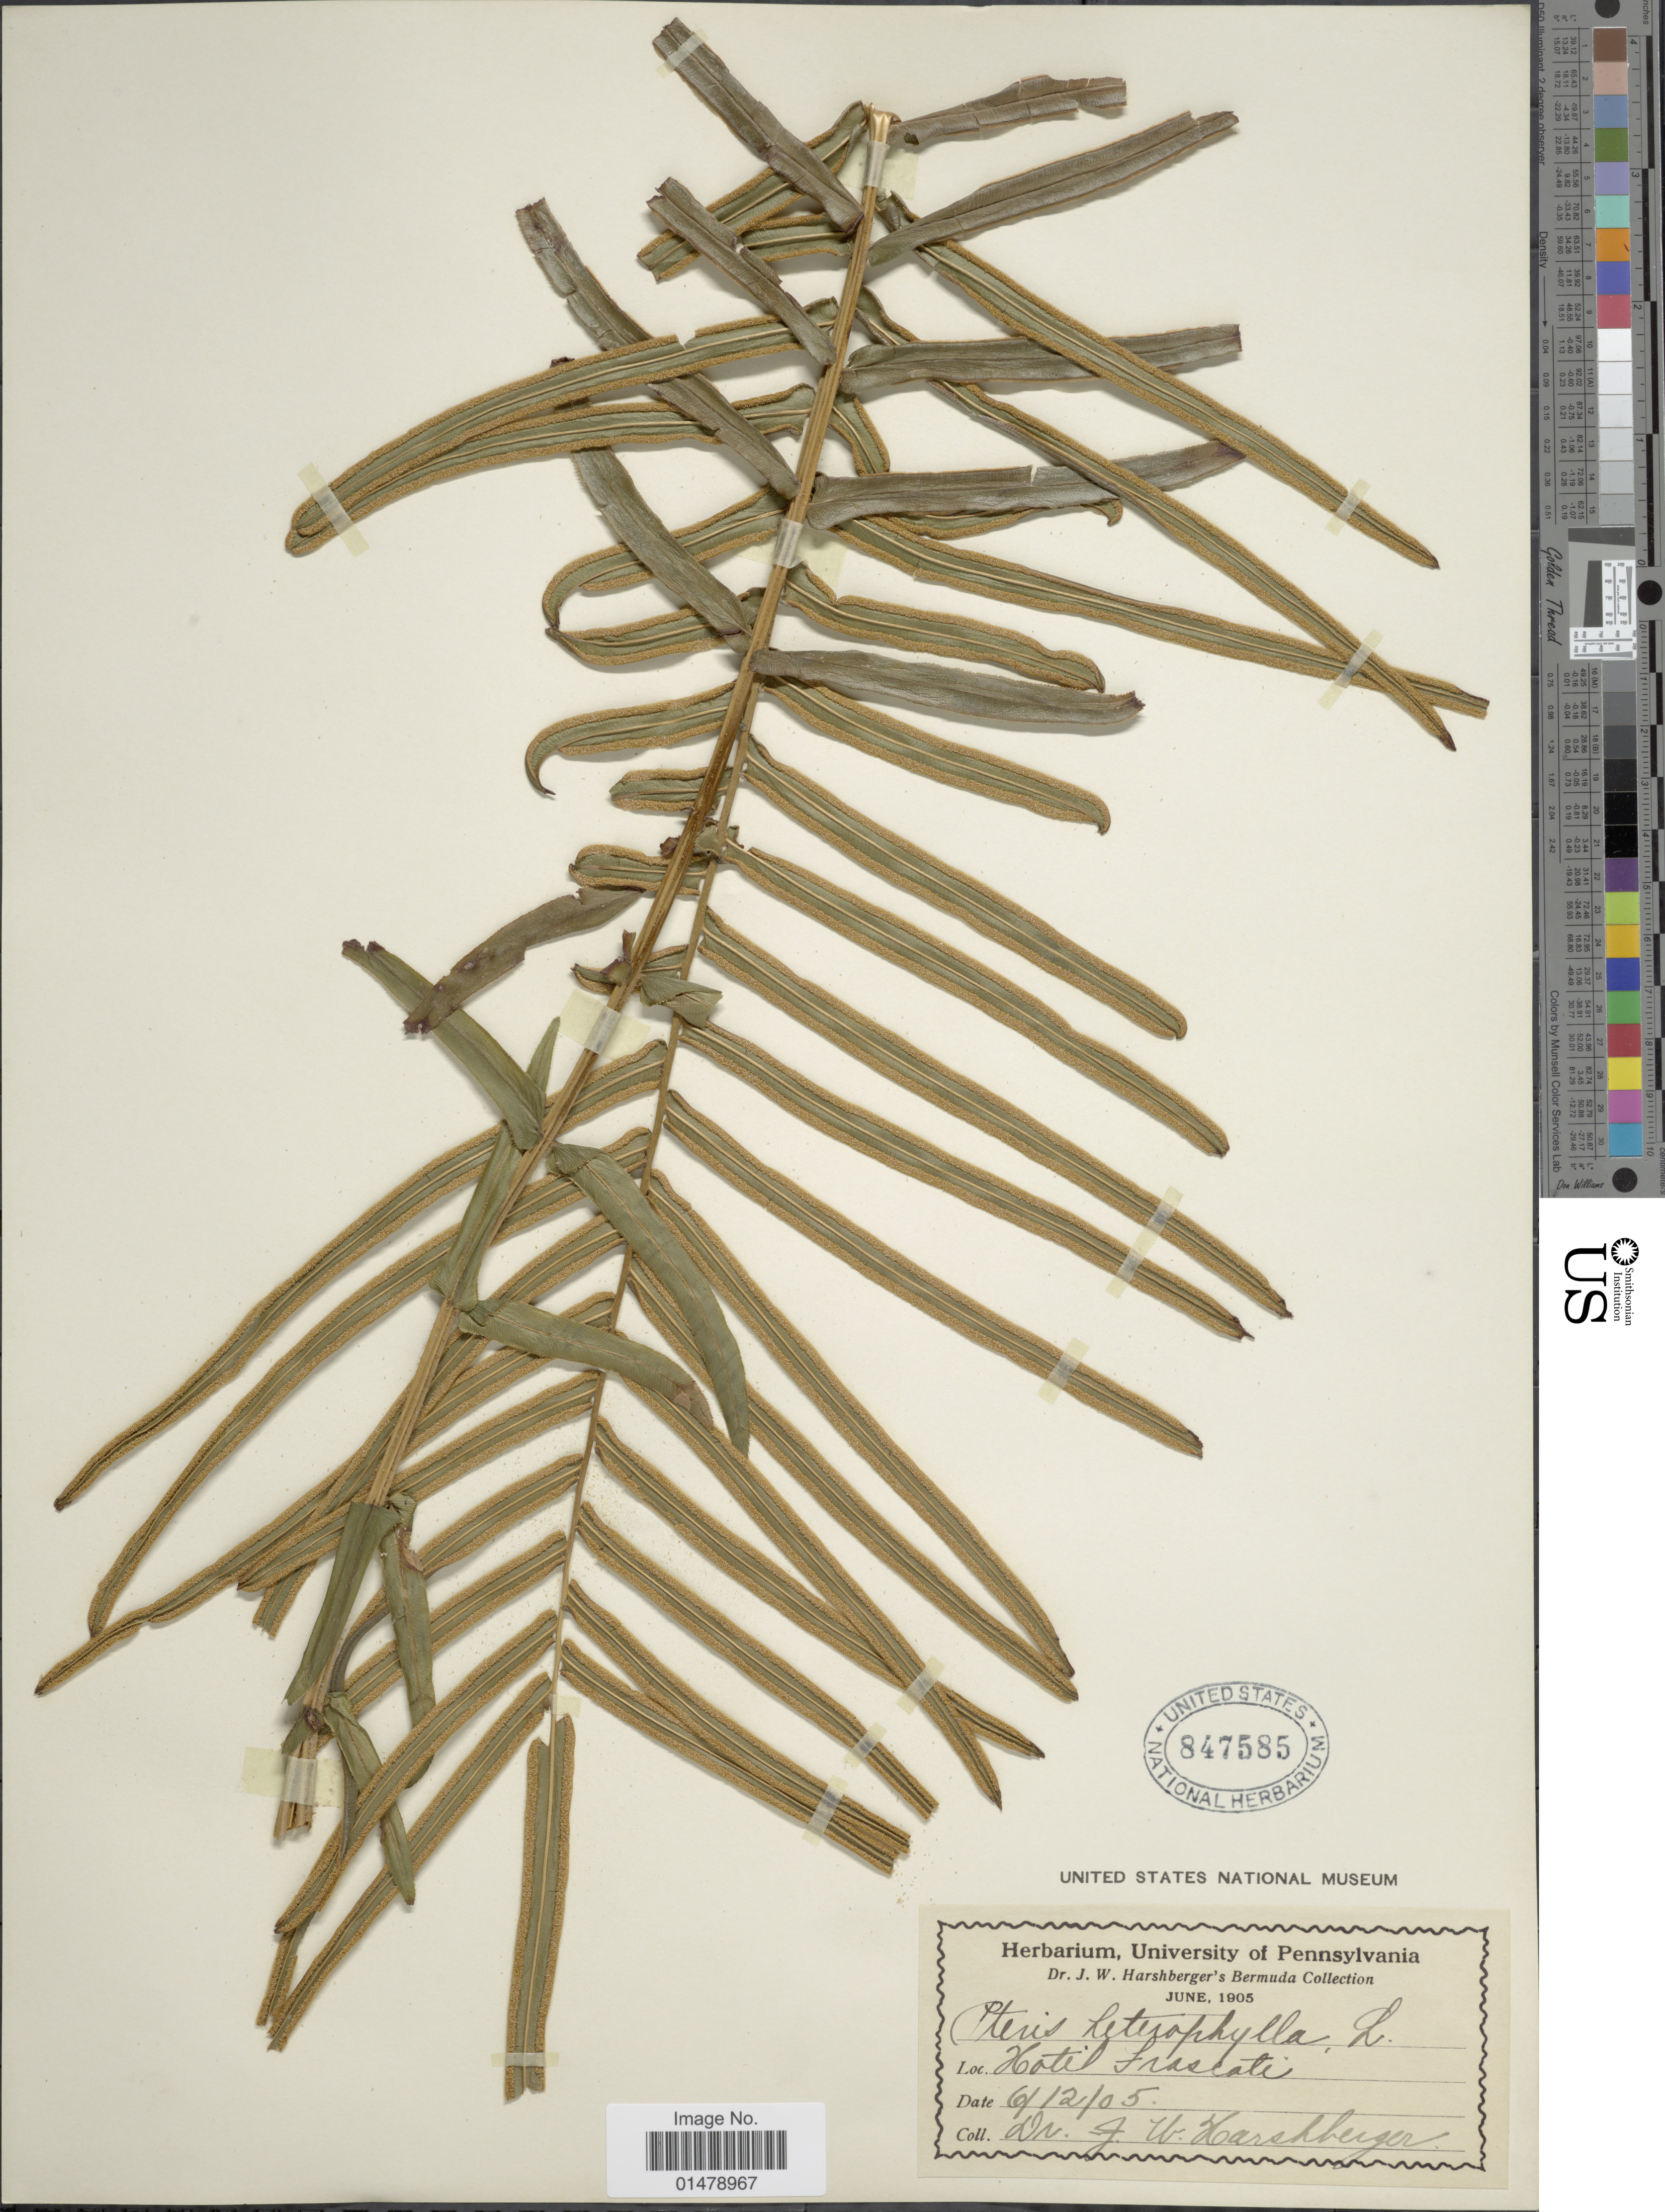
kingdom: Plantae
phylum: Tracheophyta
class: Polypodiopsida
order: Polypodiales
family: Pteridaceae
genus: Pteris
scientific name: Pteris vittata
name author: L.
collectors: J. W. Harshberger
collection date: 1905-06-02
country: Bermuda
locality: Hotel Frascati.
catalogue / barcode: US 847585